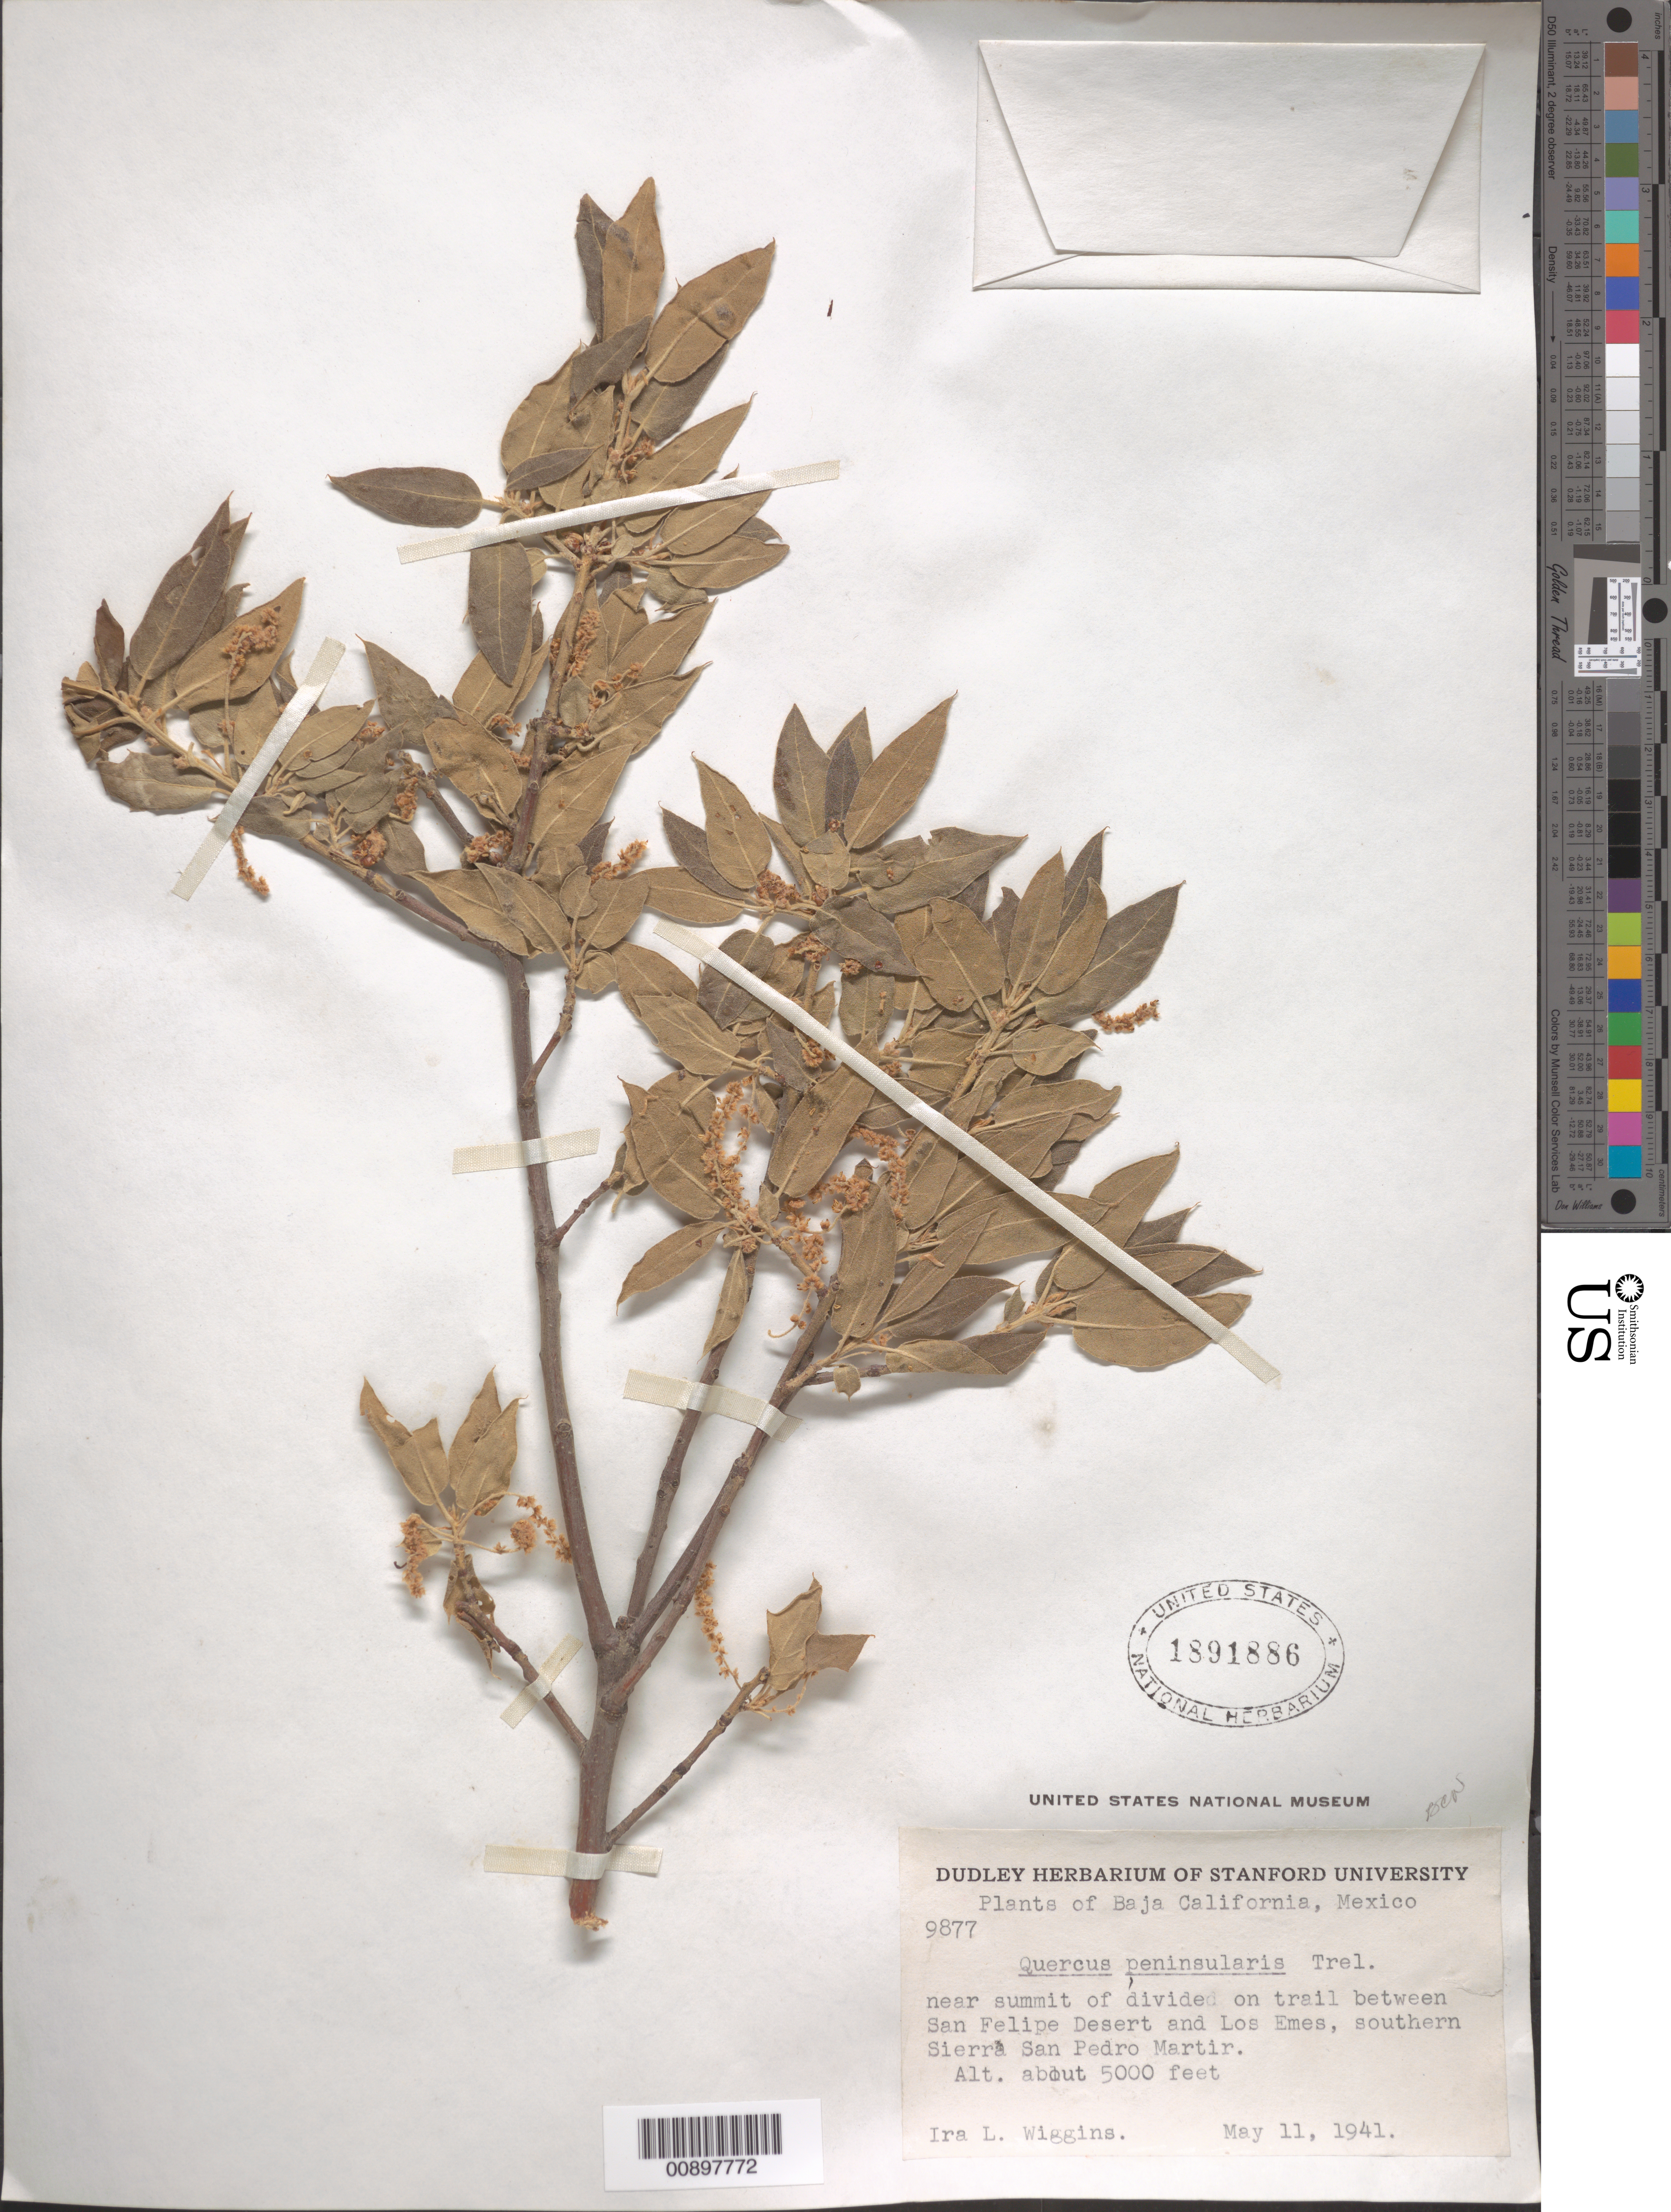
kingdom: Plantae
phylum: Tracheophyta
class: Magnoliopsida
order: Fagales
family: Fagaceae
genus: Quercus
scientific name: Quercus peninsularis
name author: Trel.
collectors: I. L. Wiggins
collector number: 9877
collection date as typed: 11 May 1941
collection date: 1941-05-11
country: Mexico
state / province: Baja California Norte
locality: Near summit of divide on trail between San Felipe Desert and Los Emes, southern Sierra San Pedro Mártir.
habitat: Near summit of divide on trail.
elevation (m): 1524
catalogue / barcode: US 1891886